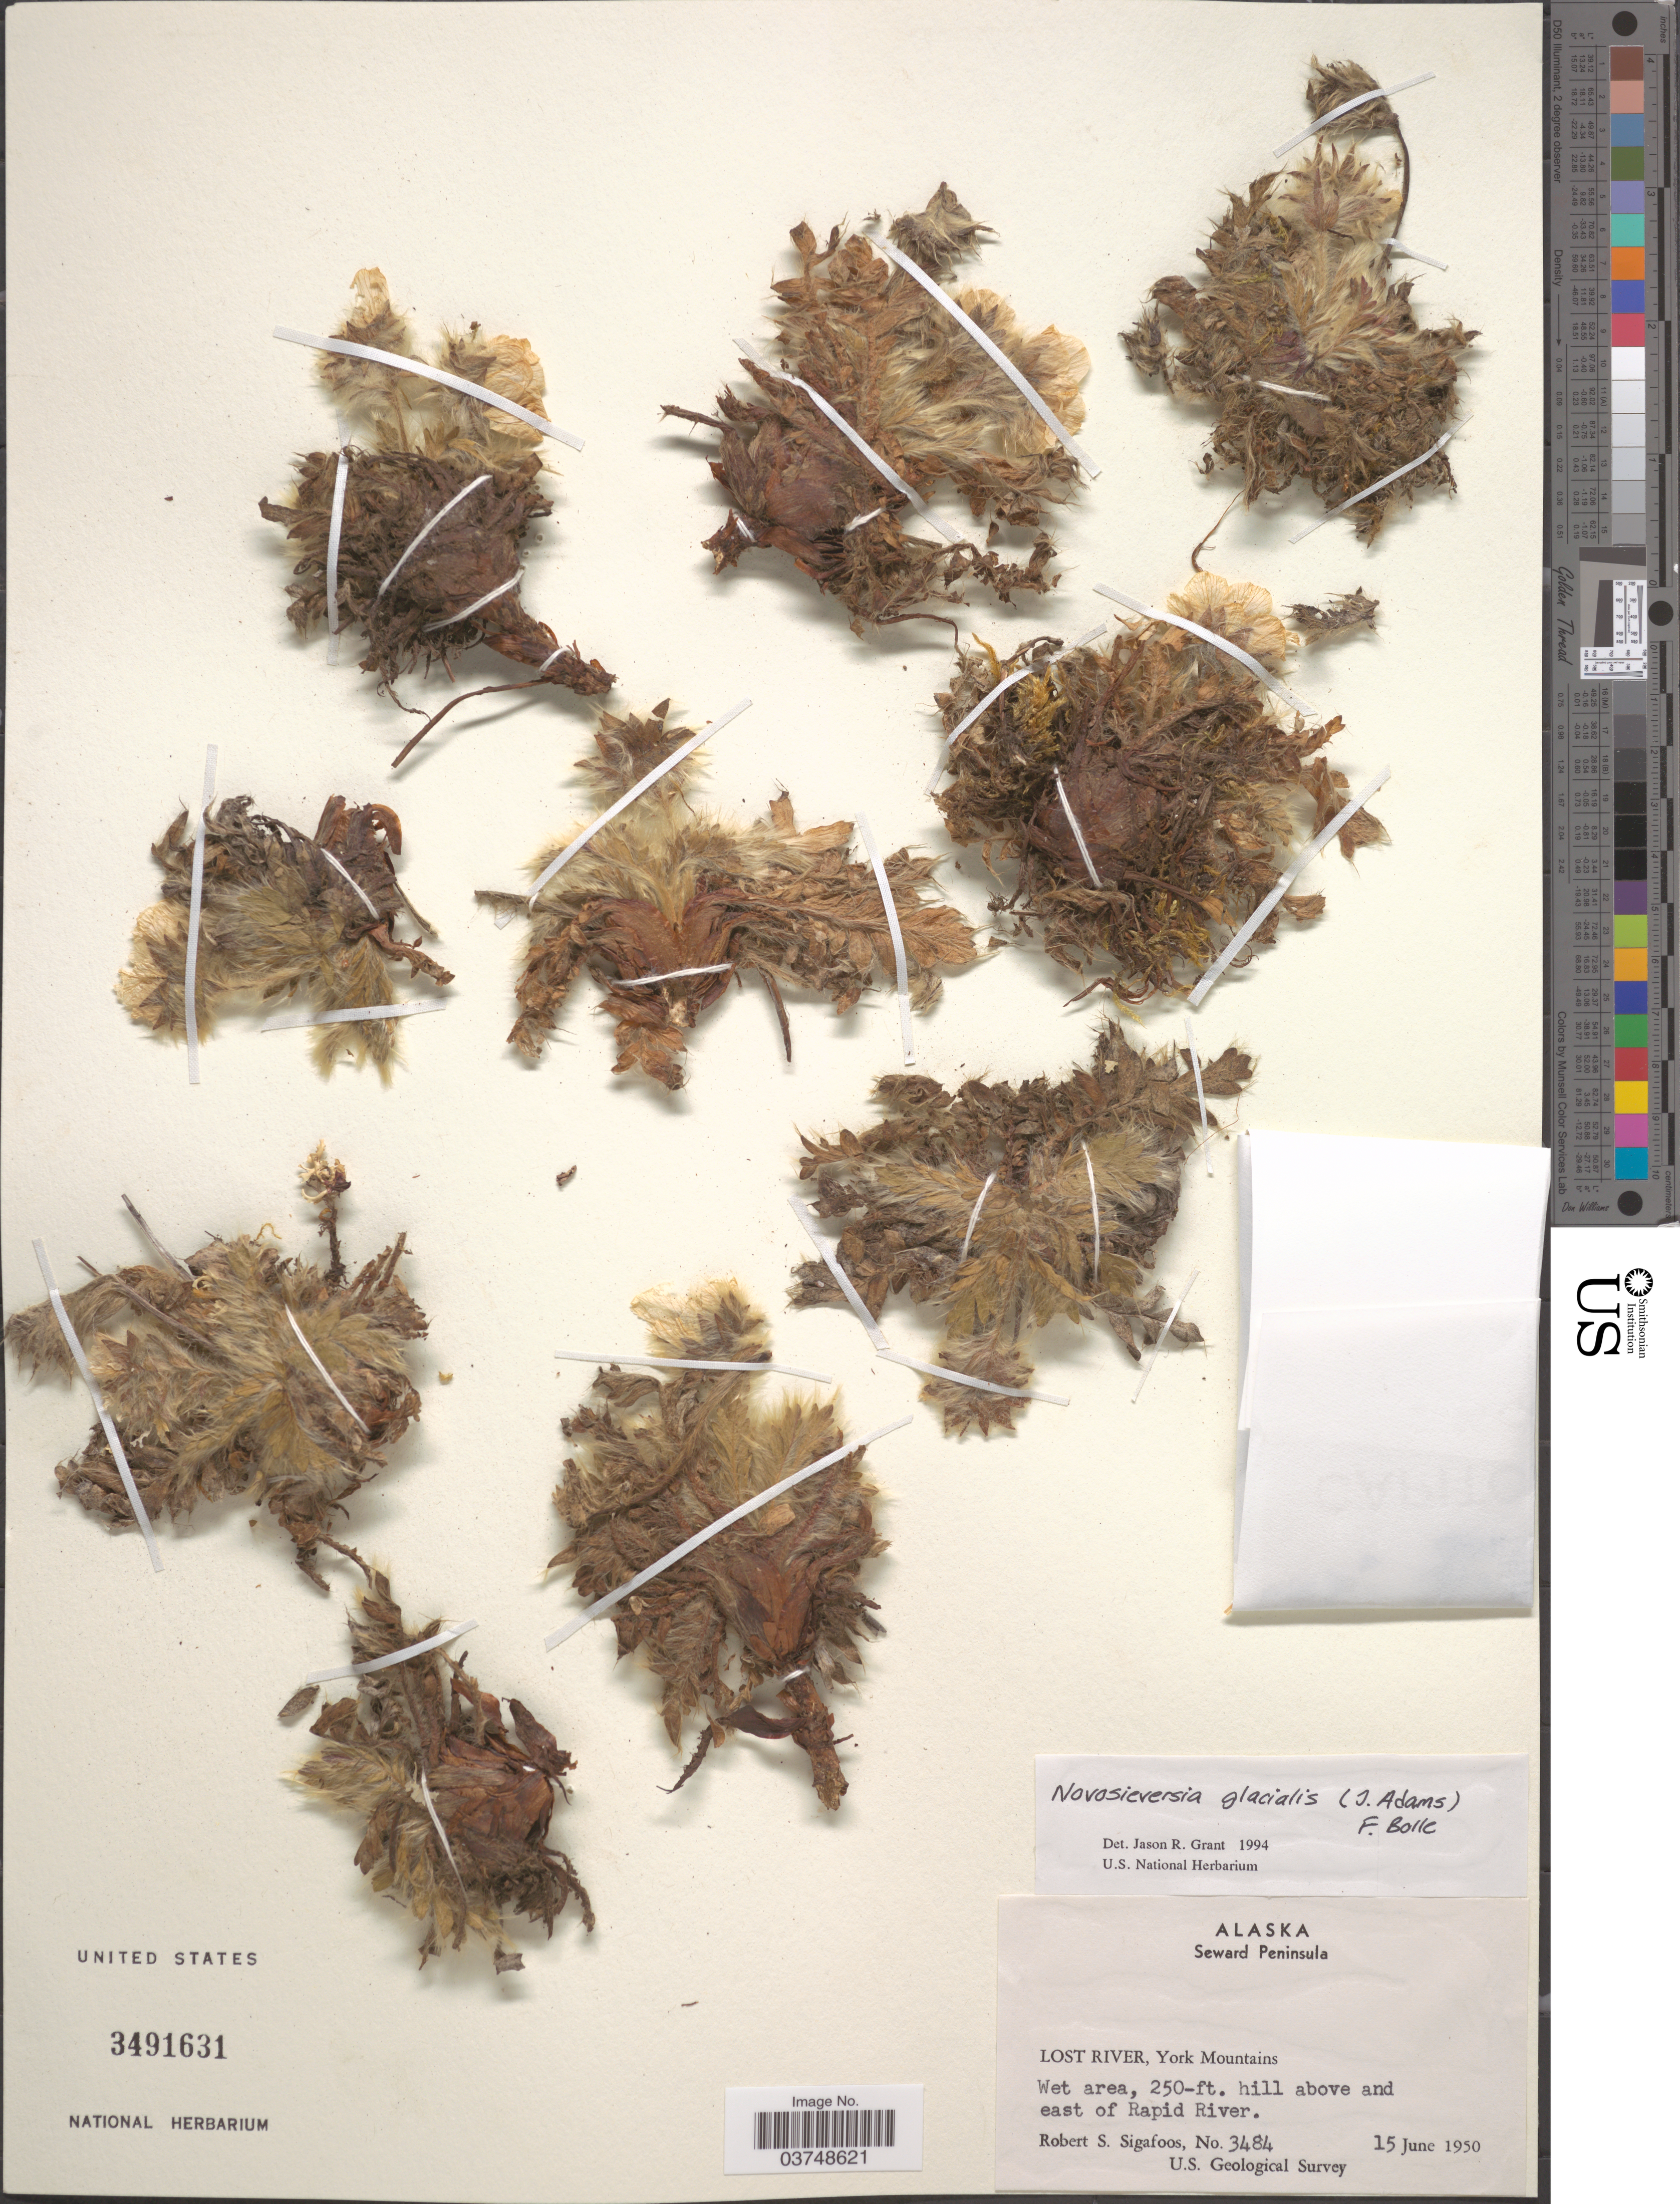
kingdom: Plantae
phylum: Tracheophyta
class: Magnoliopsida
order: Rosales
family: Rosaceae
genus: Geum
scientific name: Geum glaciale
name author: Adams ex Fisch.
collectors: R. Sigafoos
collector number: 3484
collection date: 1950-06-15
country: United States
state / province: Alaska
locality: Seward Peninsula. Lost River, York Mountains. Hill above and east of Rapid River.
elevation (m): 76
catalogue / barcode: US 3491631